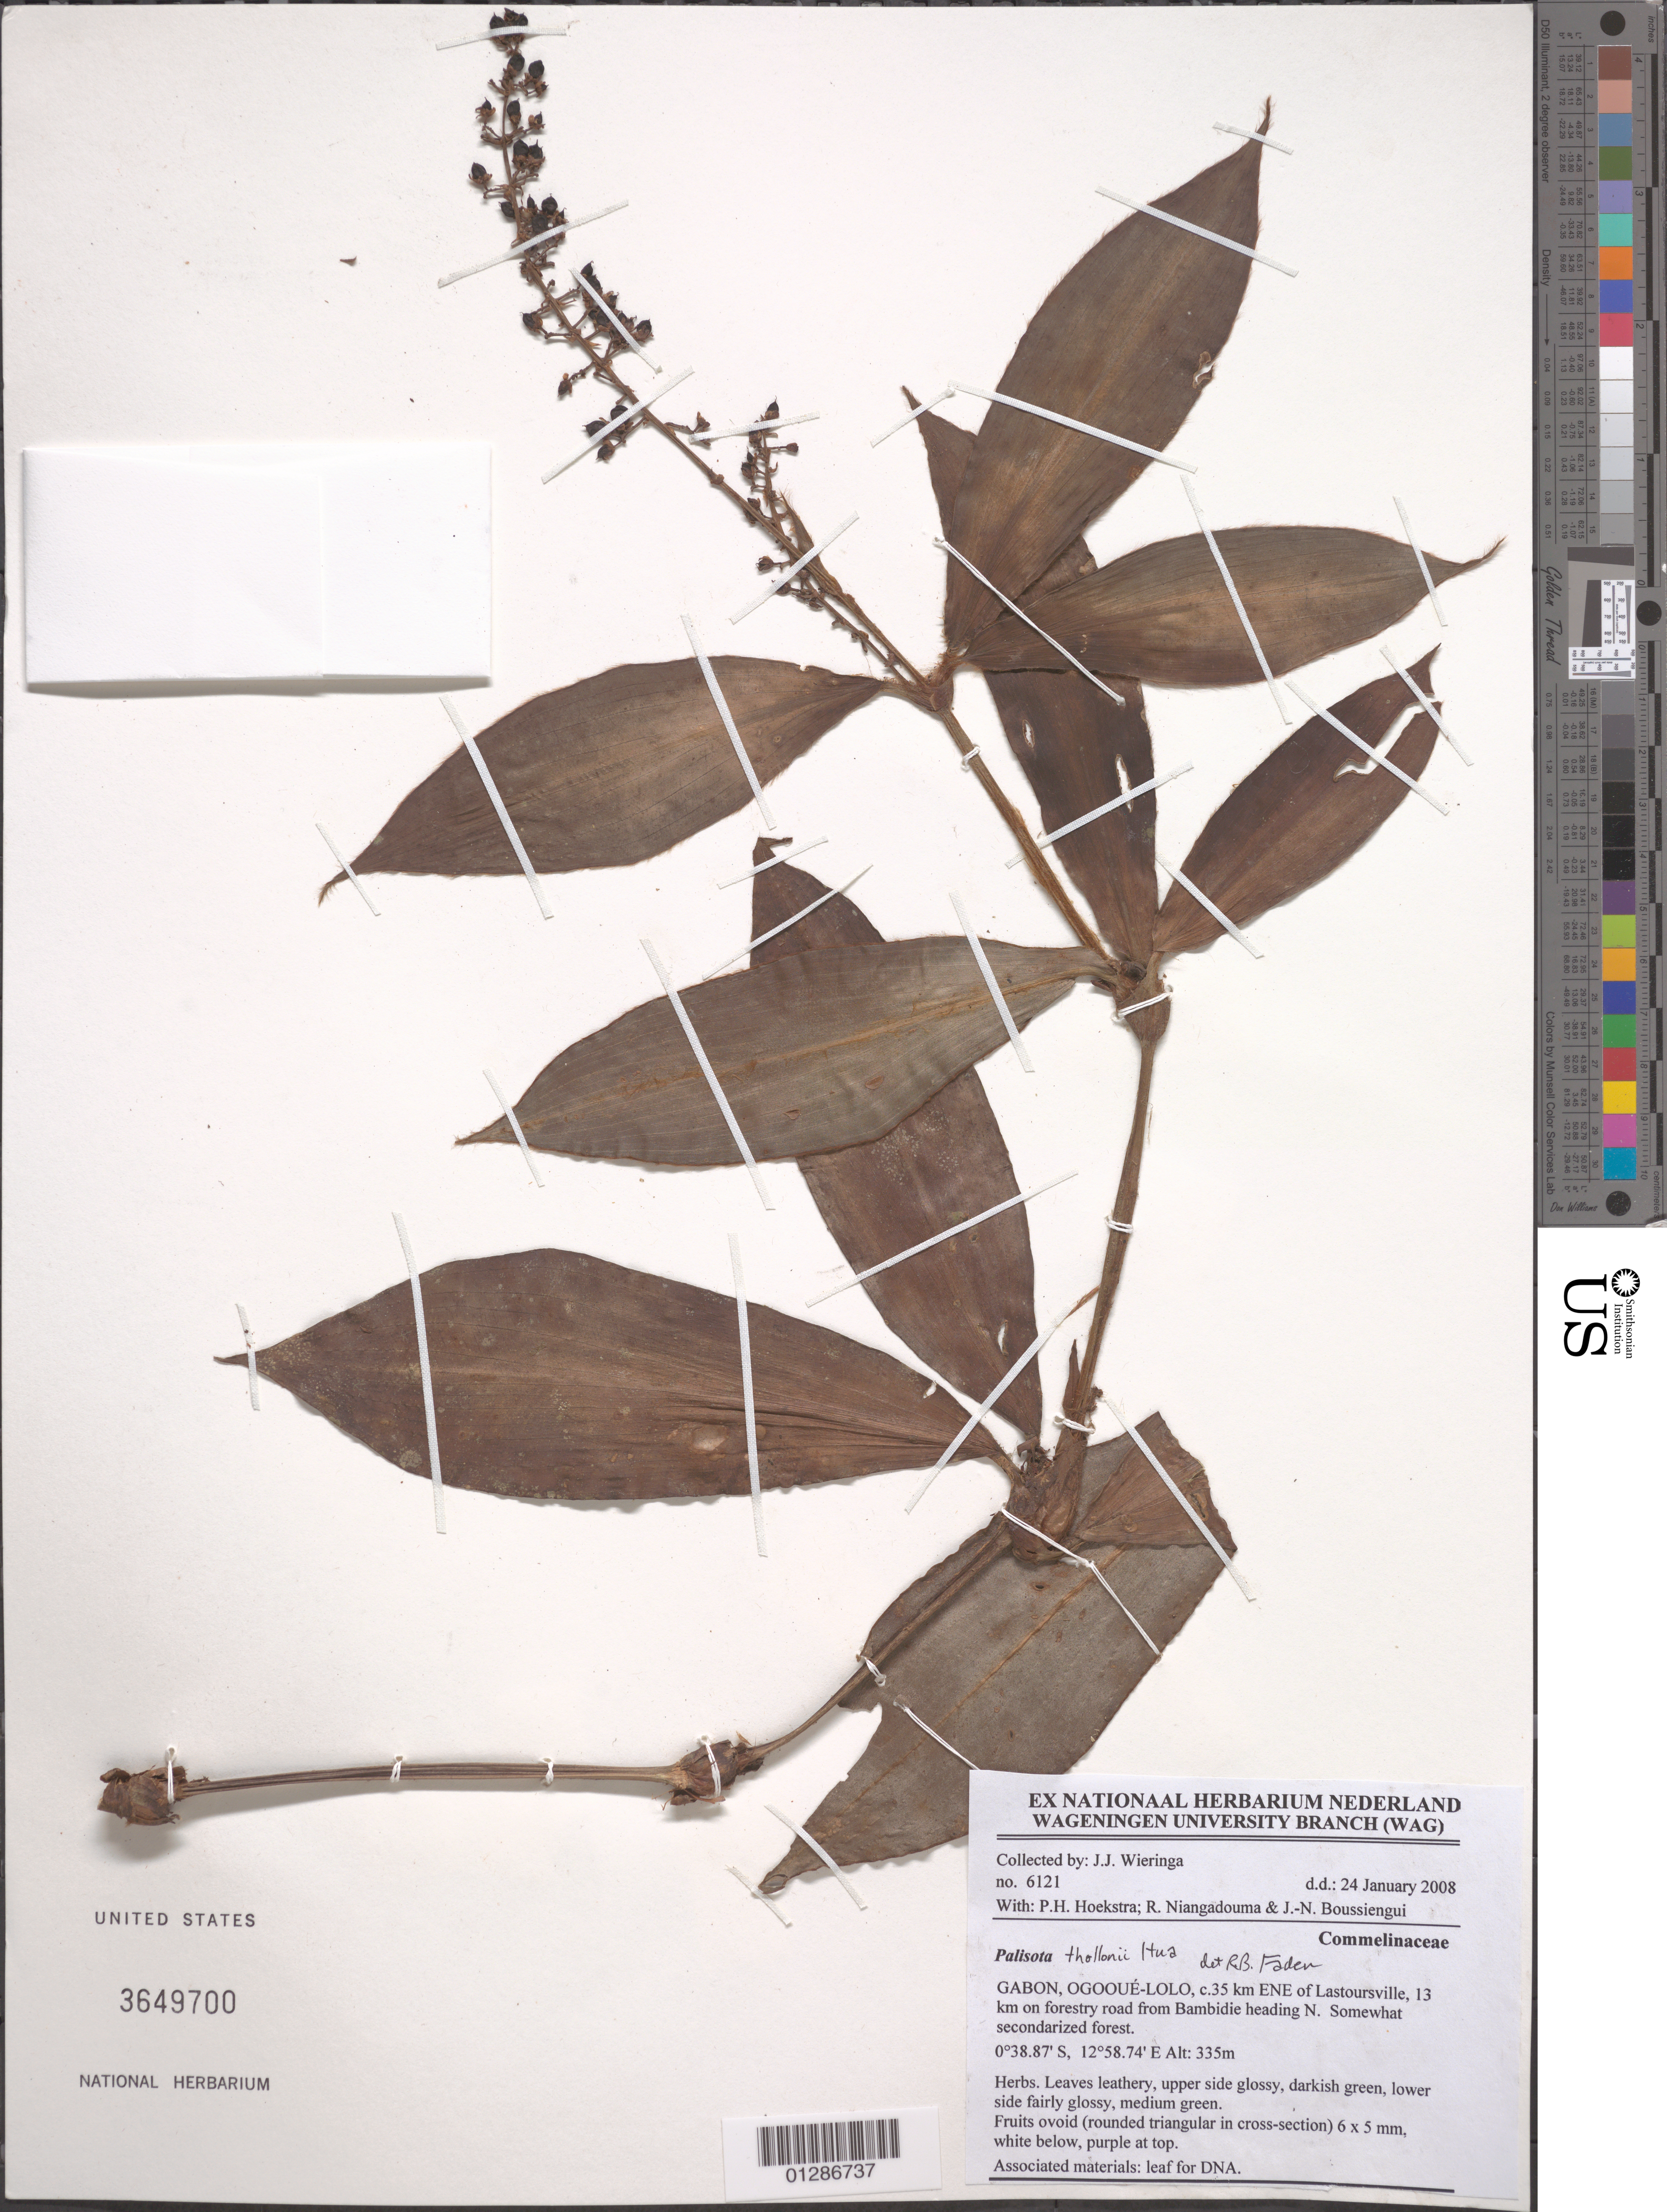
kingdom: Plantae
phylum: Tracheophyta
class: Liliopsida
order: Commelinales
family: Commelinaceae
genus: Palisota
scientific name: Palisota thollonii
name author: Hua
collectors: J. J. Wieringa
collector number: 6121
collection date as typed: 24 Jan 2008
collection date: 2008-01-24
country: Gabon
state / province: Ogooue-Lolo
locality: C. 35 km ENE of Lastoursville, 13 km on foresty road from Bambidie heading N.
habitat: Herbs.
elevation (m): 335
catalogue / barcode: US 3649700